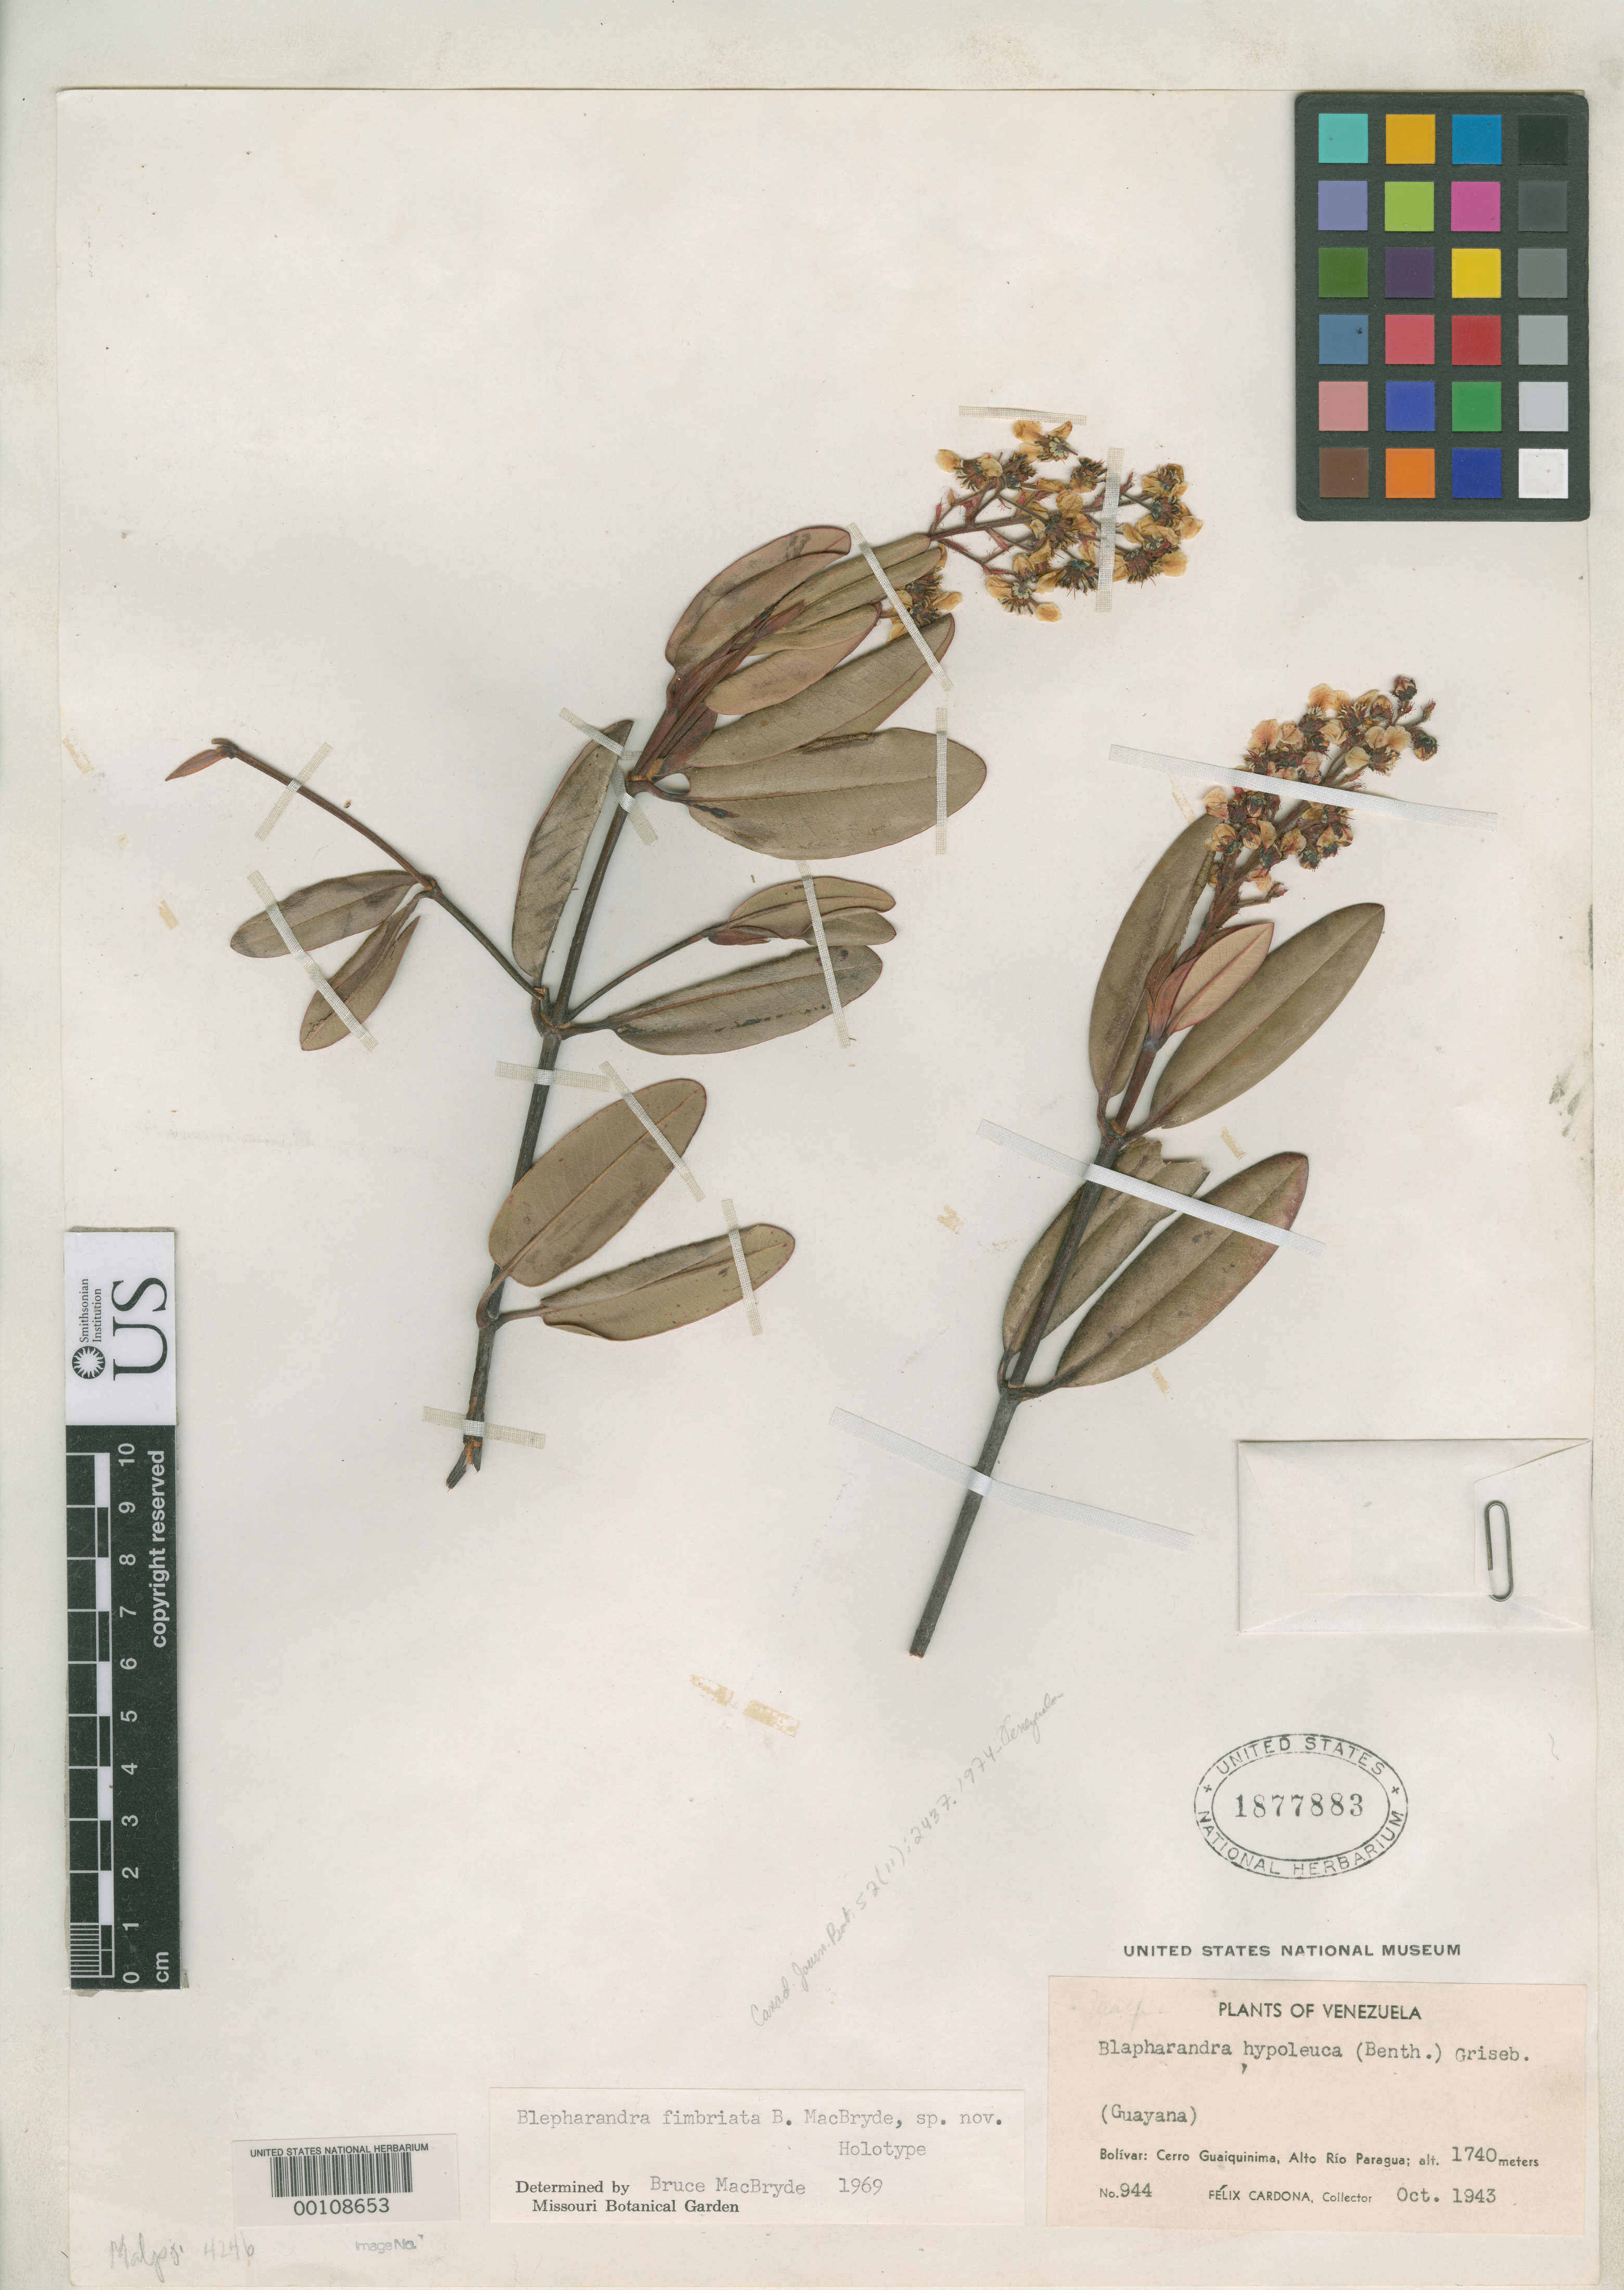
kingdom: Plantae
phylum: Tracheophyta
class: Magnoliopsida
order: Malpighiales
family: Malpighiaceae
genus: Blepharandra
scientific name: Blepharandra fimbriata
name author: MacBryde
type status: Holotype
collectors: F. Cardona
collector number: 944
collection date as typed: Oct 1943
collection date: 1943-10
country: Venezuela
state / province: Bolivar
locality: Cerro Guaiquinima, Alto Rio Paragua.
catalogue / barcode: US 1877883